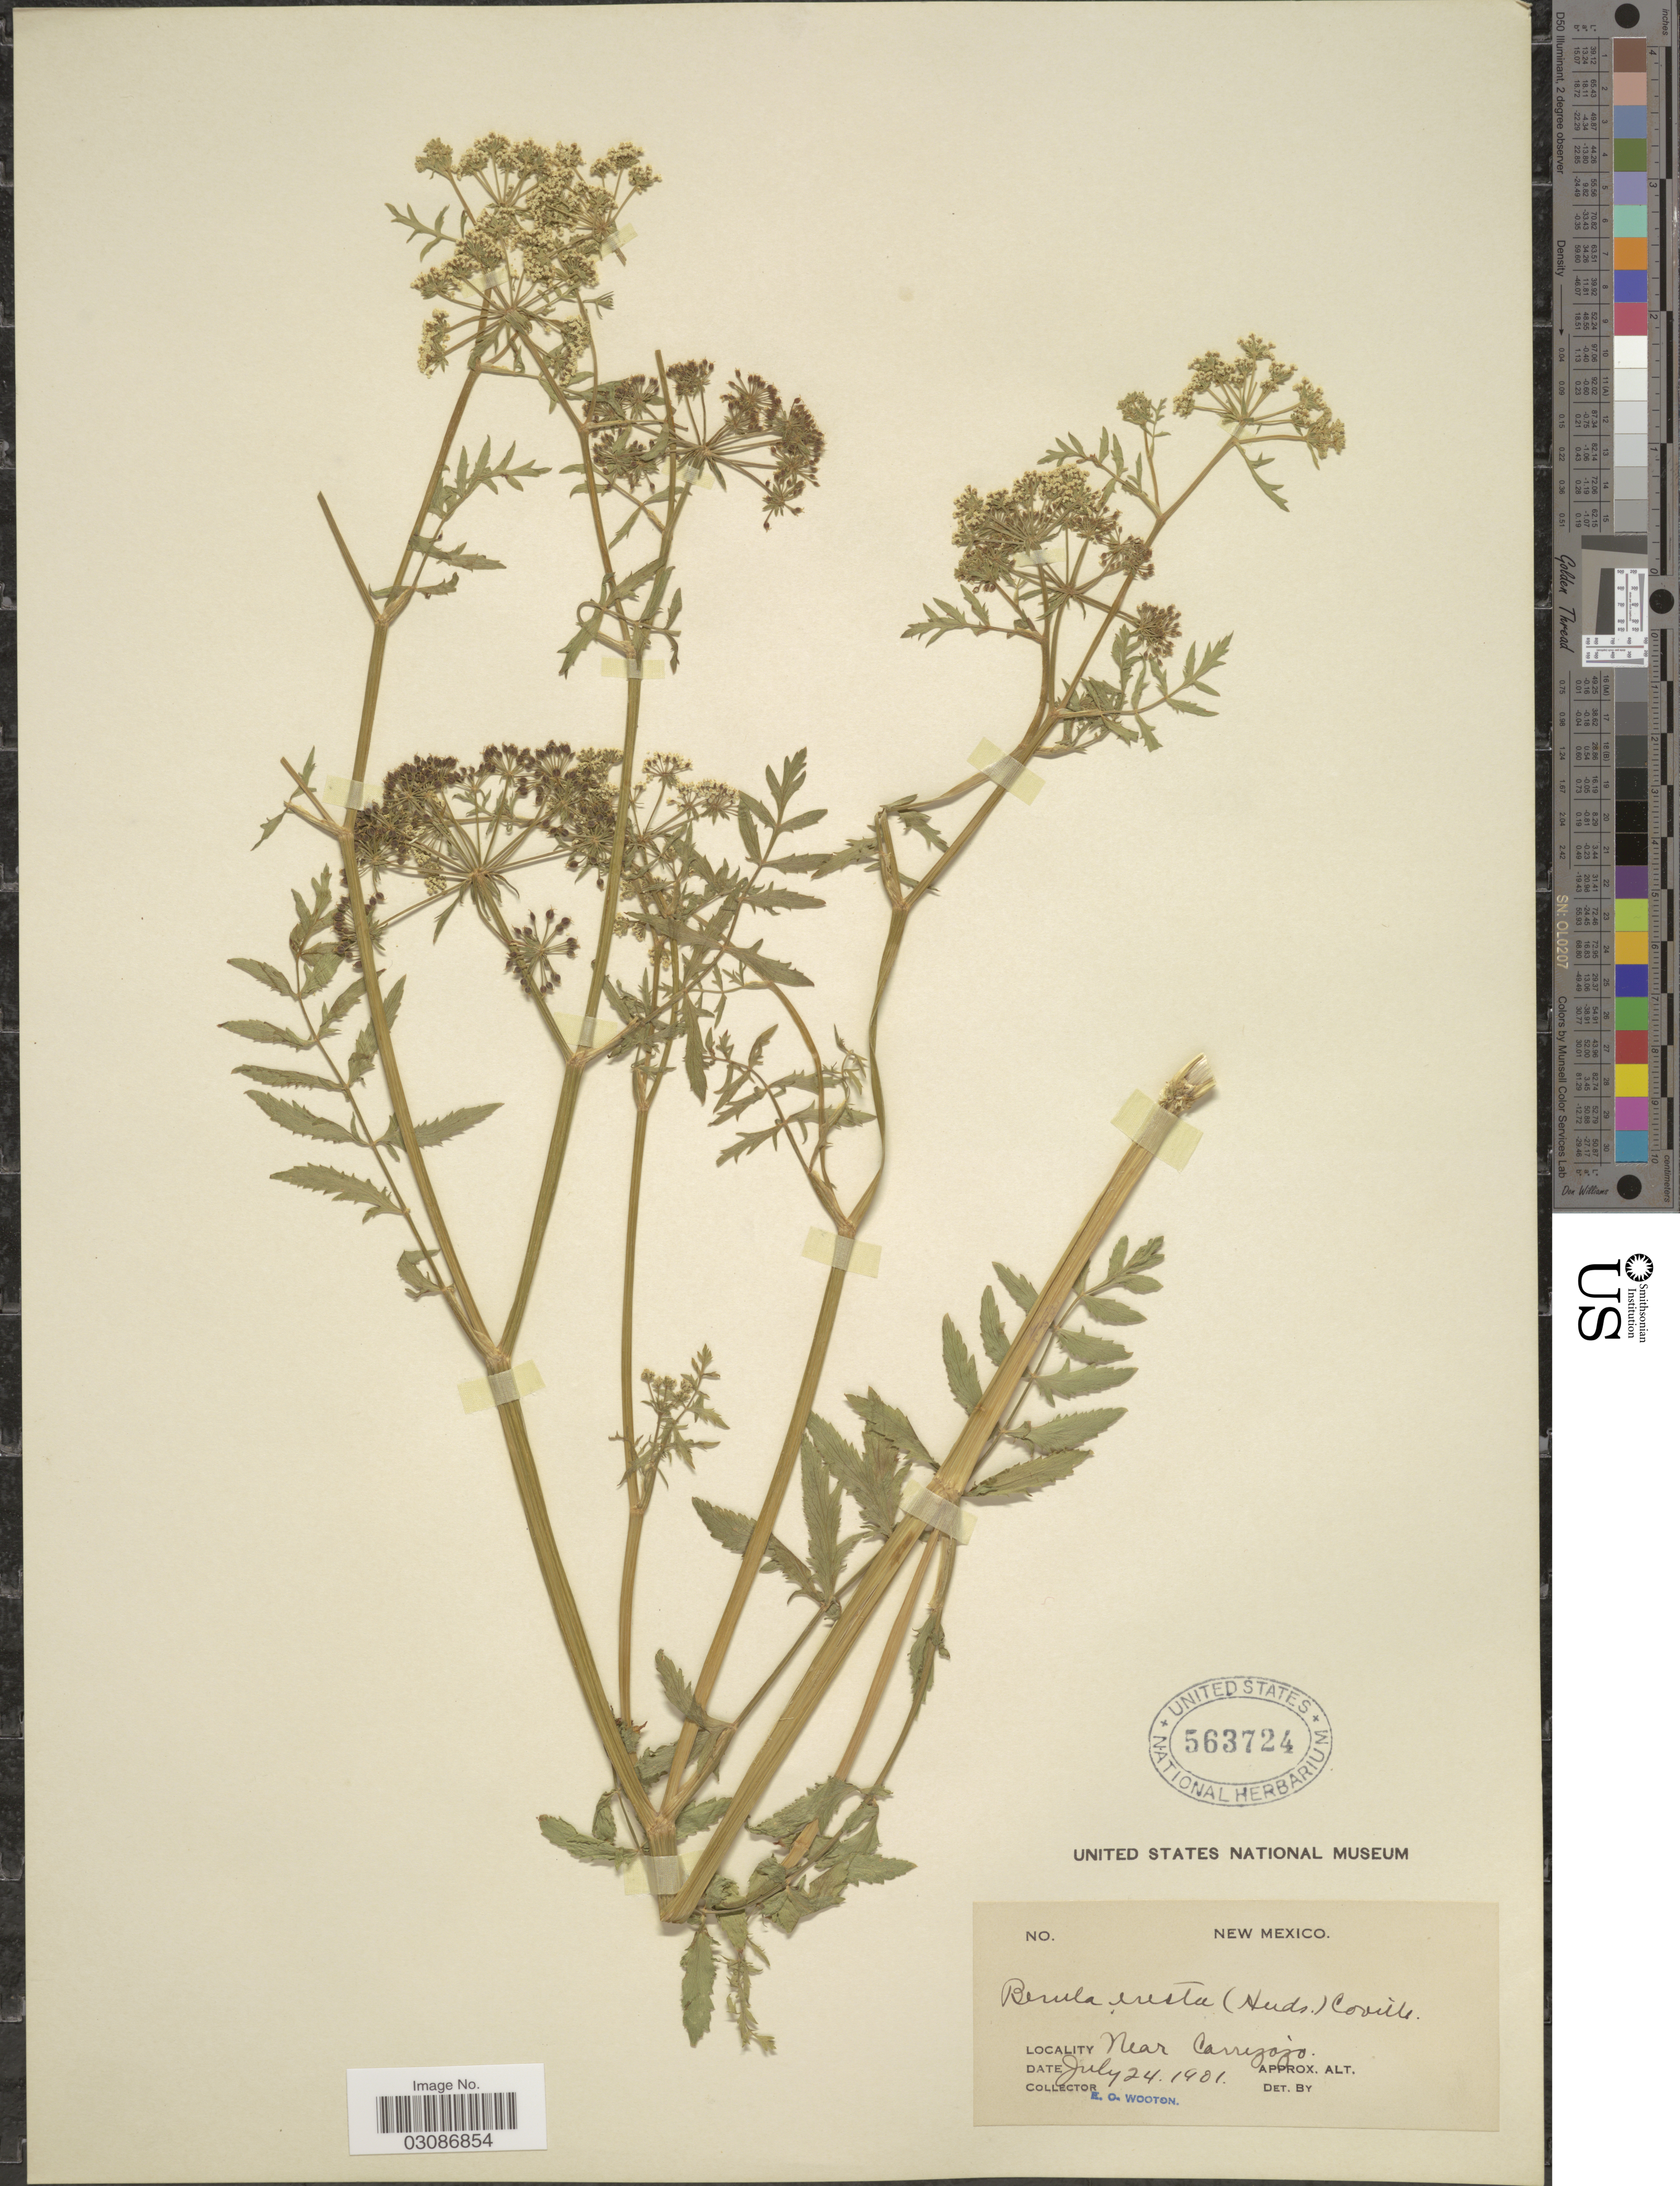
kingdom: Plantae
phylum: Tracheophyta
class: Magnoliopsida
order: Apiales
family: Apiaceae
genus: Berula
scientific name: Berula erecta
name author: (Huds.) Coville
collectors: E. O. Wooton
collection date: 1901-07-24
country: United States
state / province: New Mexico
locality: Near Carrizozo.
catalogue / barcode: US 563724